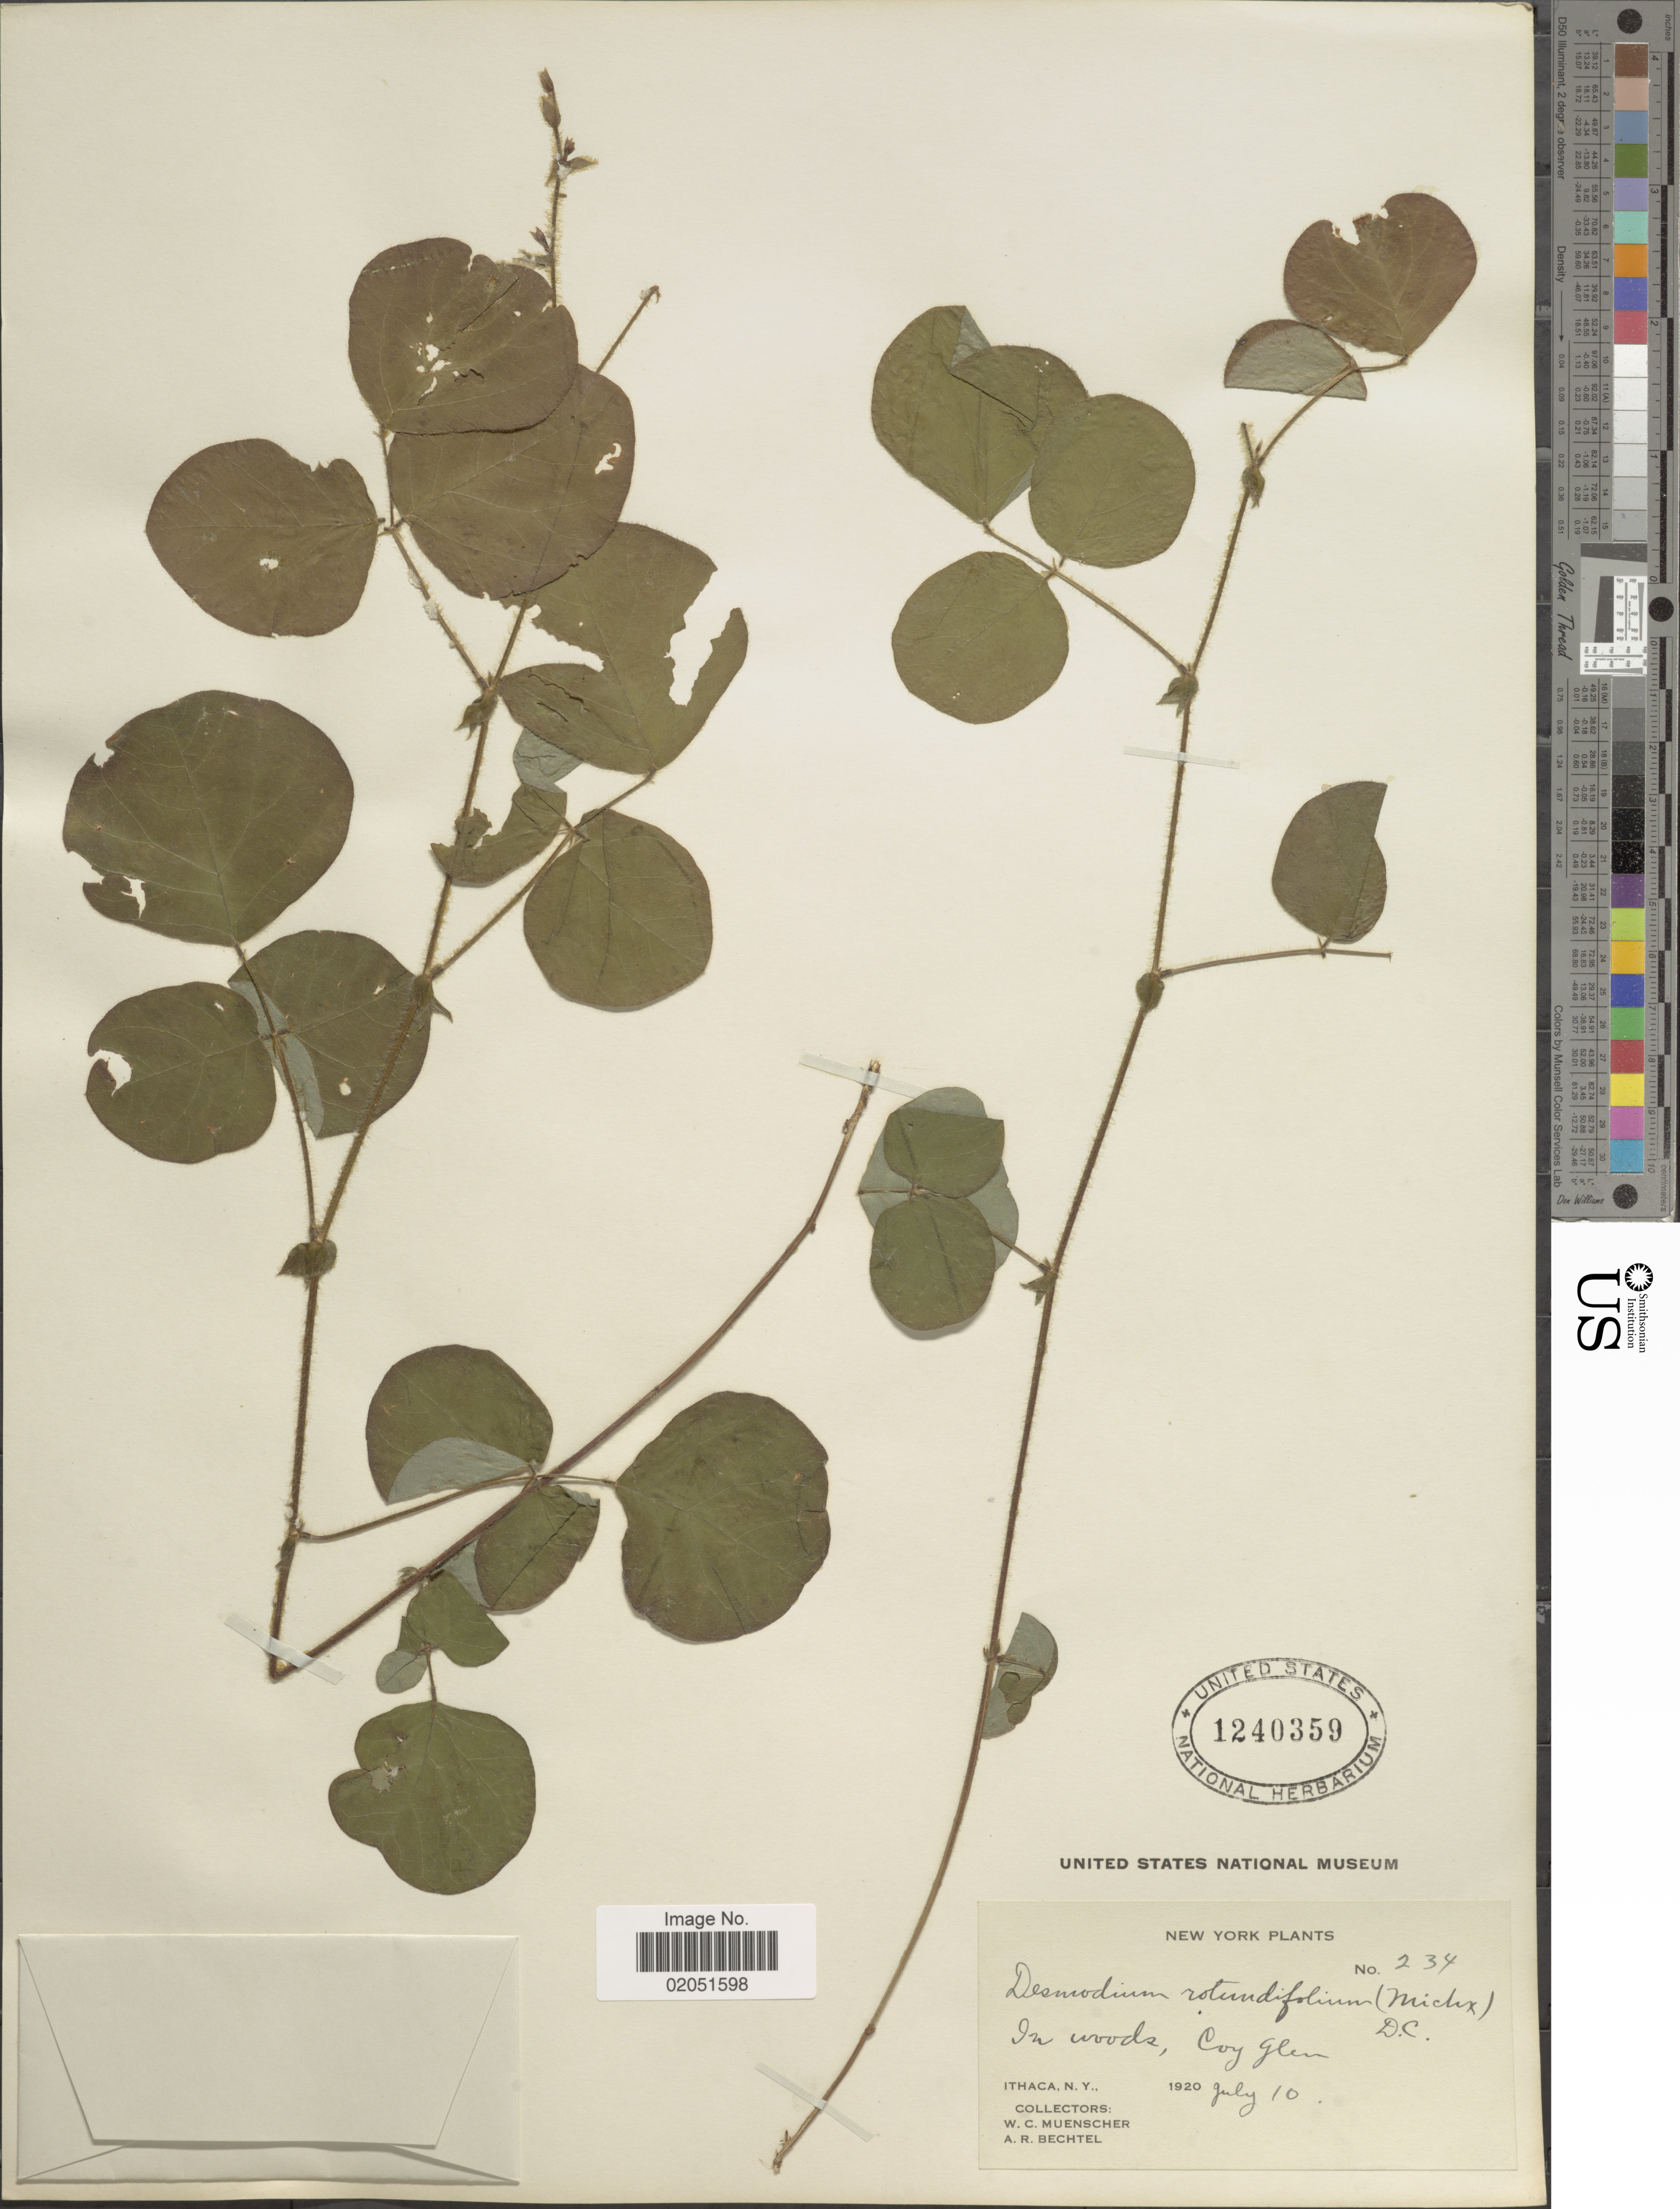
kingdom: Plantae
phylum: Tracheophyta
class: Magnoliopsida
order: Fabales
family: Fabaceae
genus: Desmodium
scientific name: Desmodium rotundifolium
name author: DC.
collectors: W. Muenscher & A. Bechtel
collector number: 234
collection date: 1920-07-10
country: United States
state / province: New York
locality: In woods, Coy Glen, Ithaca, N. Y.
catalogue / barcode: US 1240359